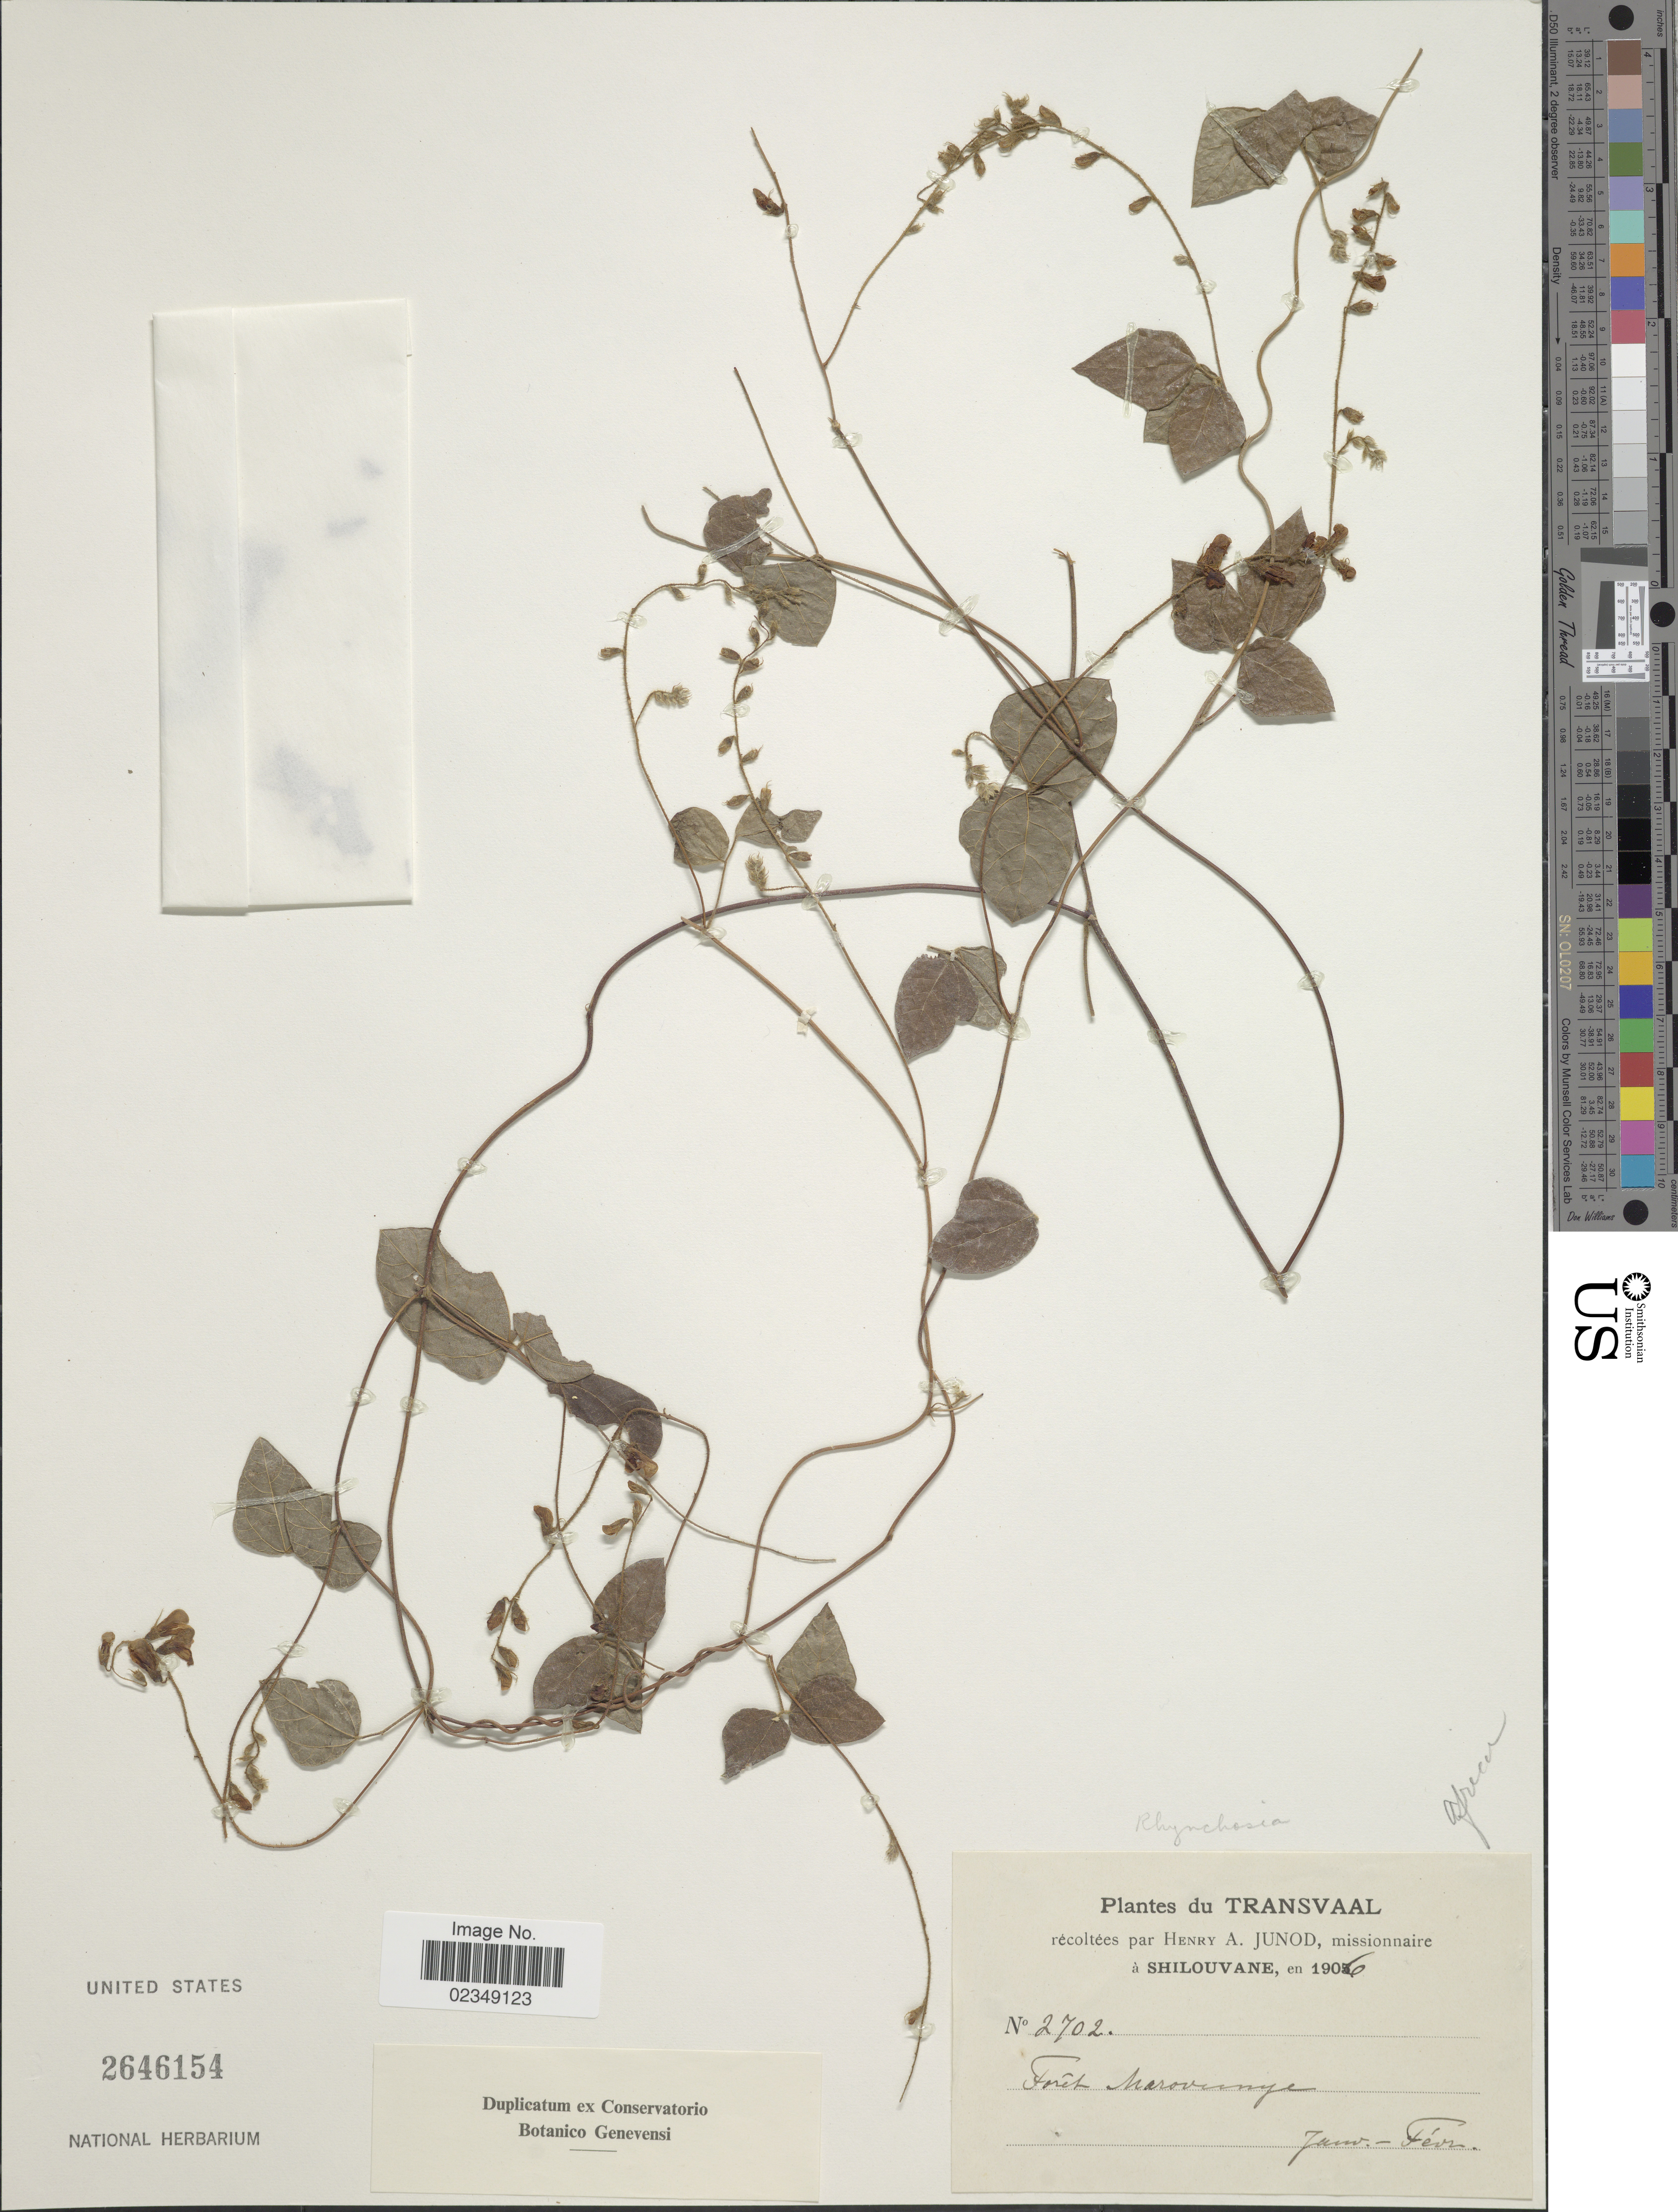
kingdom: Plantae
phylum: Tracheophyta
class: Magnoliopsida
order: Fabales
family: Fabaceae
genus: Rhynchosia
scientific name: Rhynchosia sp.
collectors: H. Junod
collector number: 2702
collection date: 1906-01/1906-02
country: South Africa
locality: Transvaal, Foret Marovinye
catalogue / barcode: US 2646154